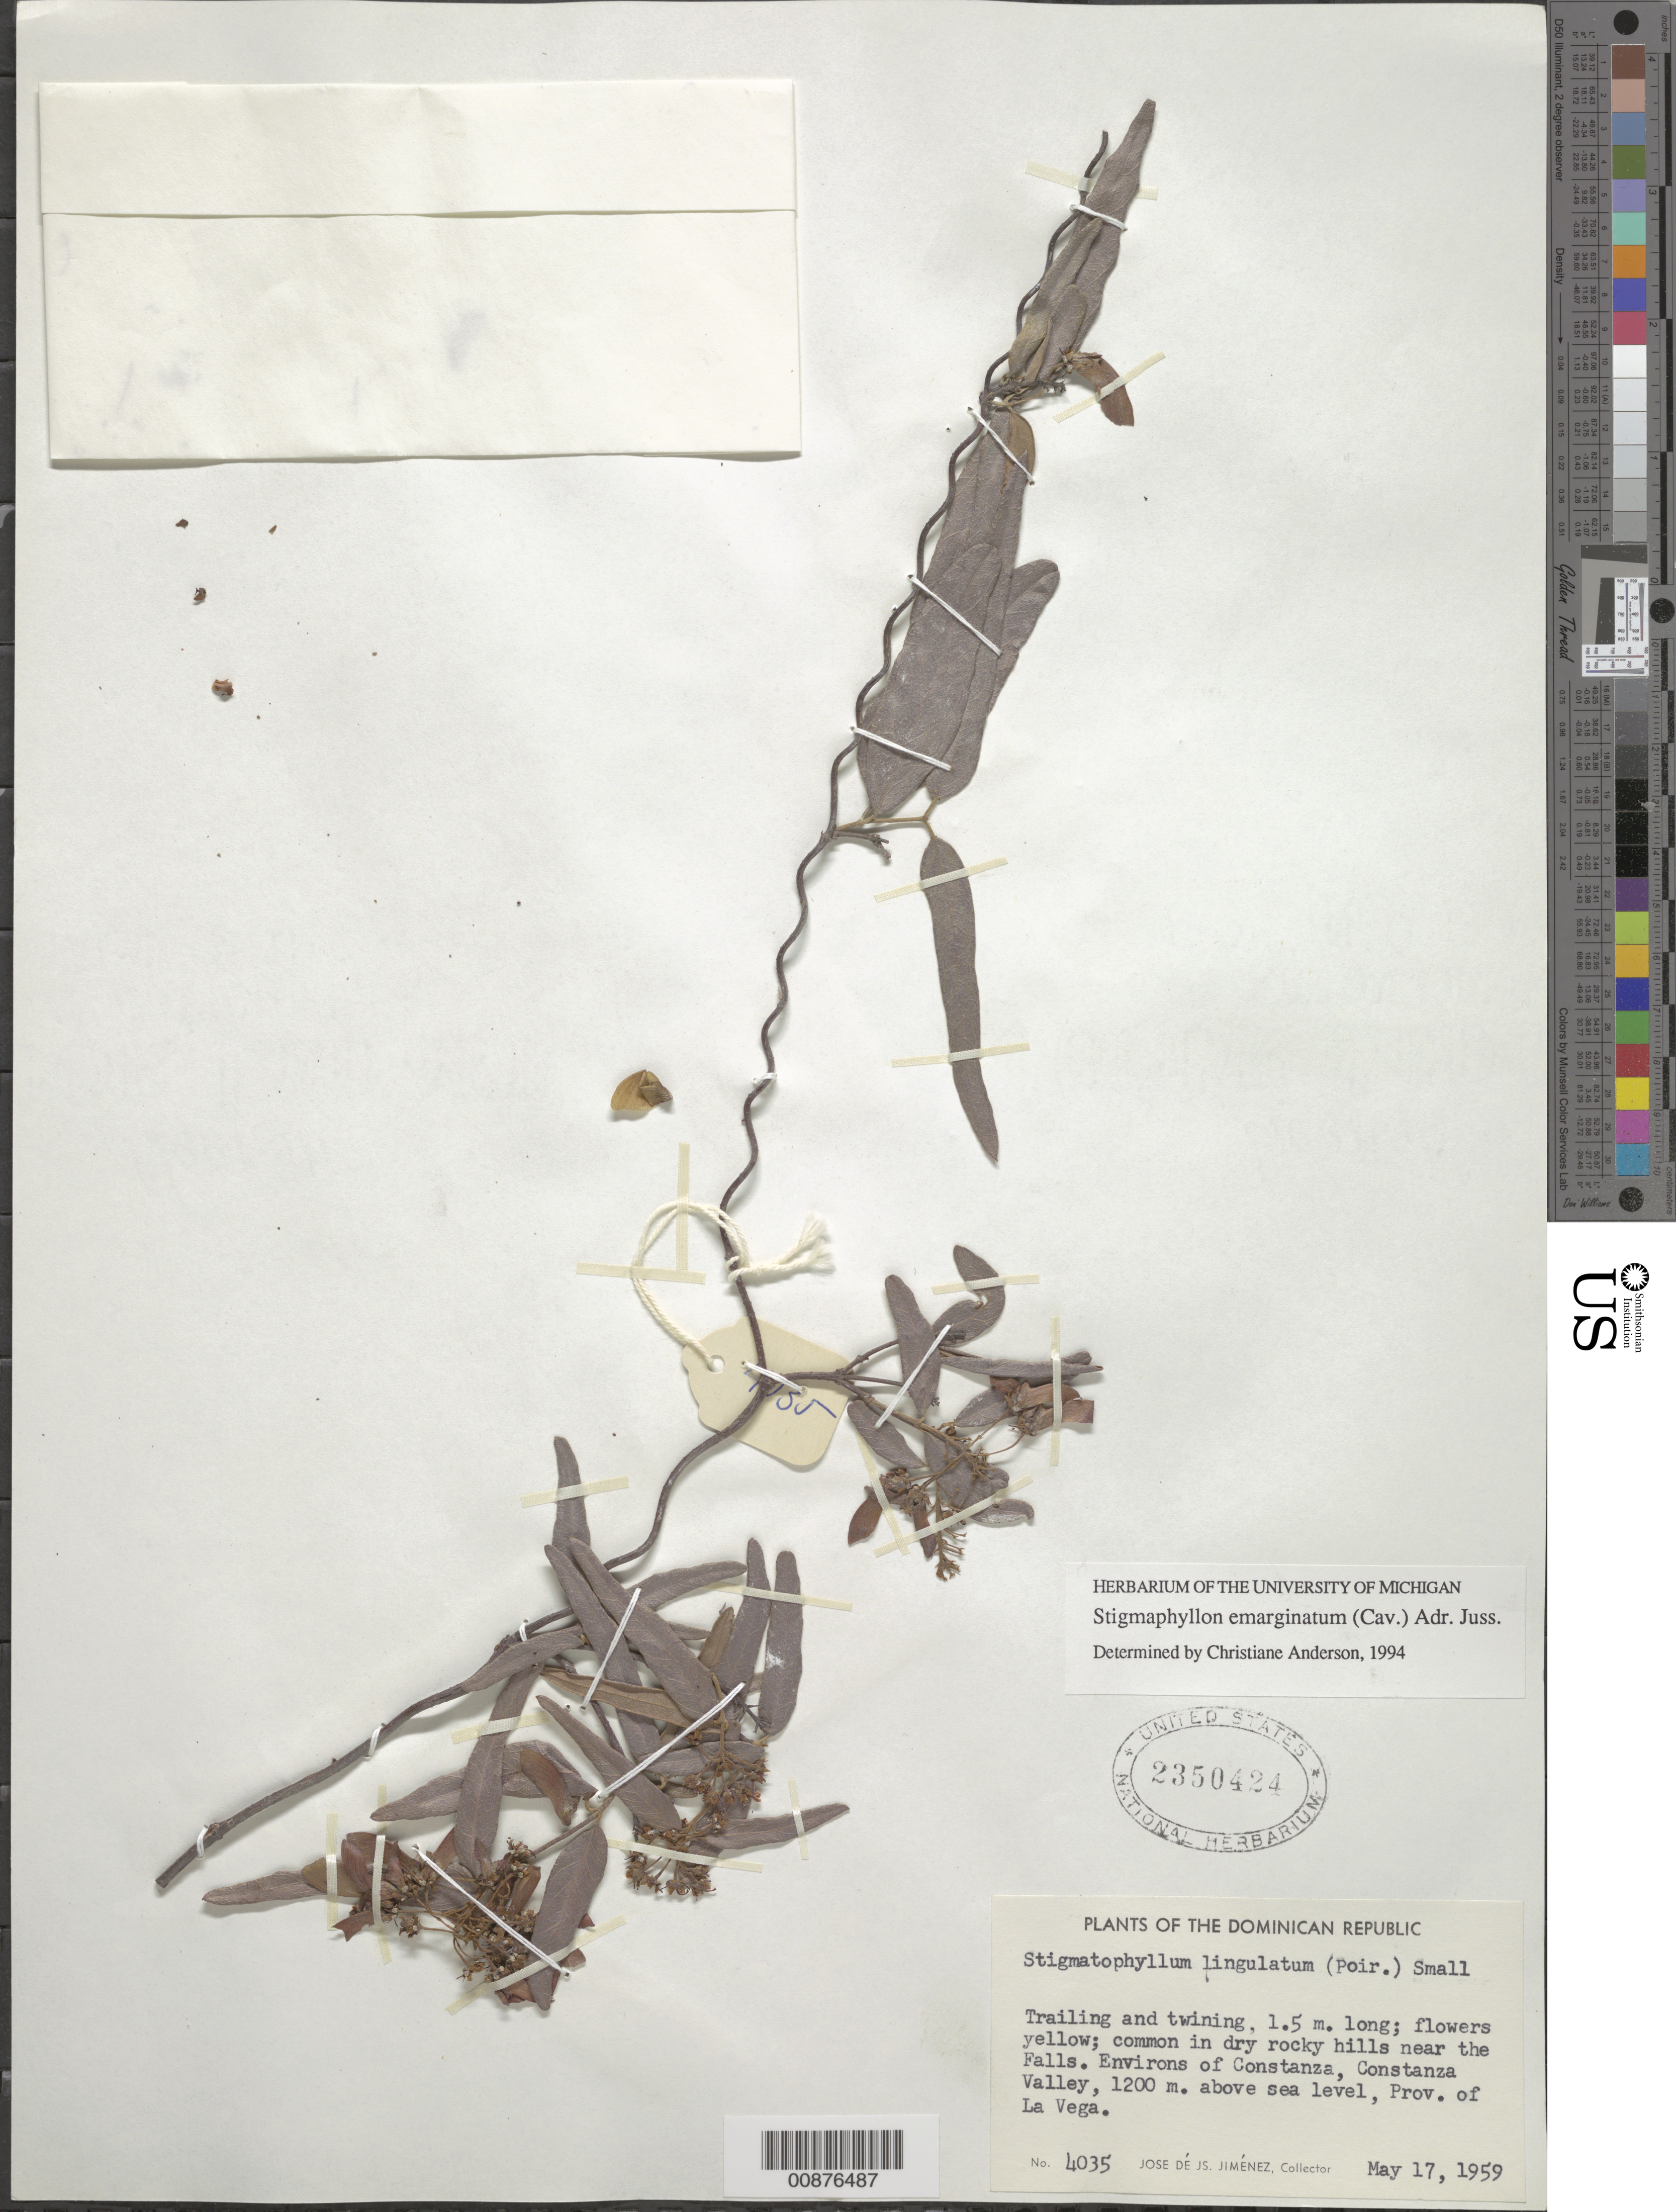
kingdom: Plantae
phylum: Tracheophyta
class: Magnoliopsida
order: Malpighiales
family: Malpighiaceae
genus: Stigmaphyllon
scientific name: Stigmaphyllon emarginatum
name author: (Cav.) A. Juss.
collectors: J. J. Jiménez Almonte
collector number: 4035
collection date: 1959-05-17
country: Dominican Republic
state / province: La Vega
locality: Environs of Constanza, Constanza Valley.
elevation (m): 1200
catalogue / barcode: US 2350424